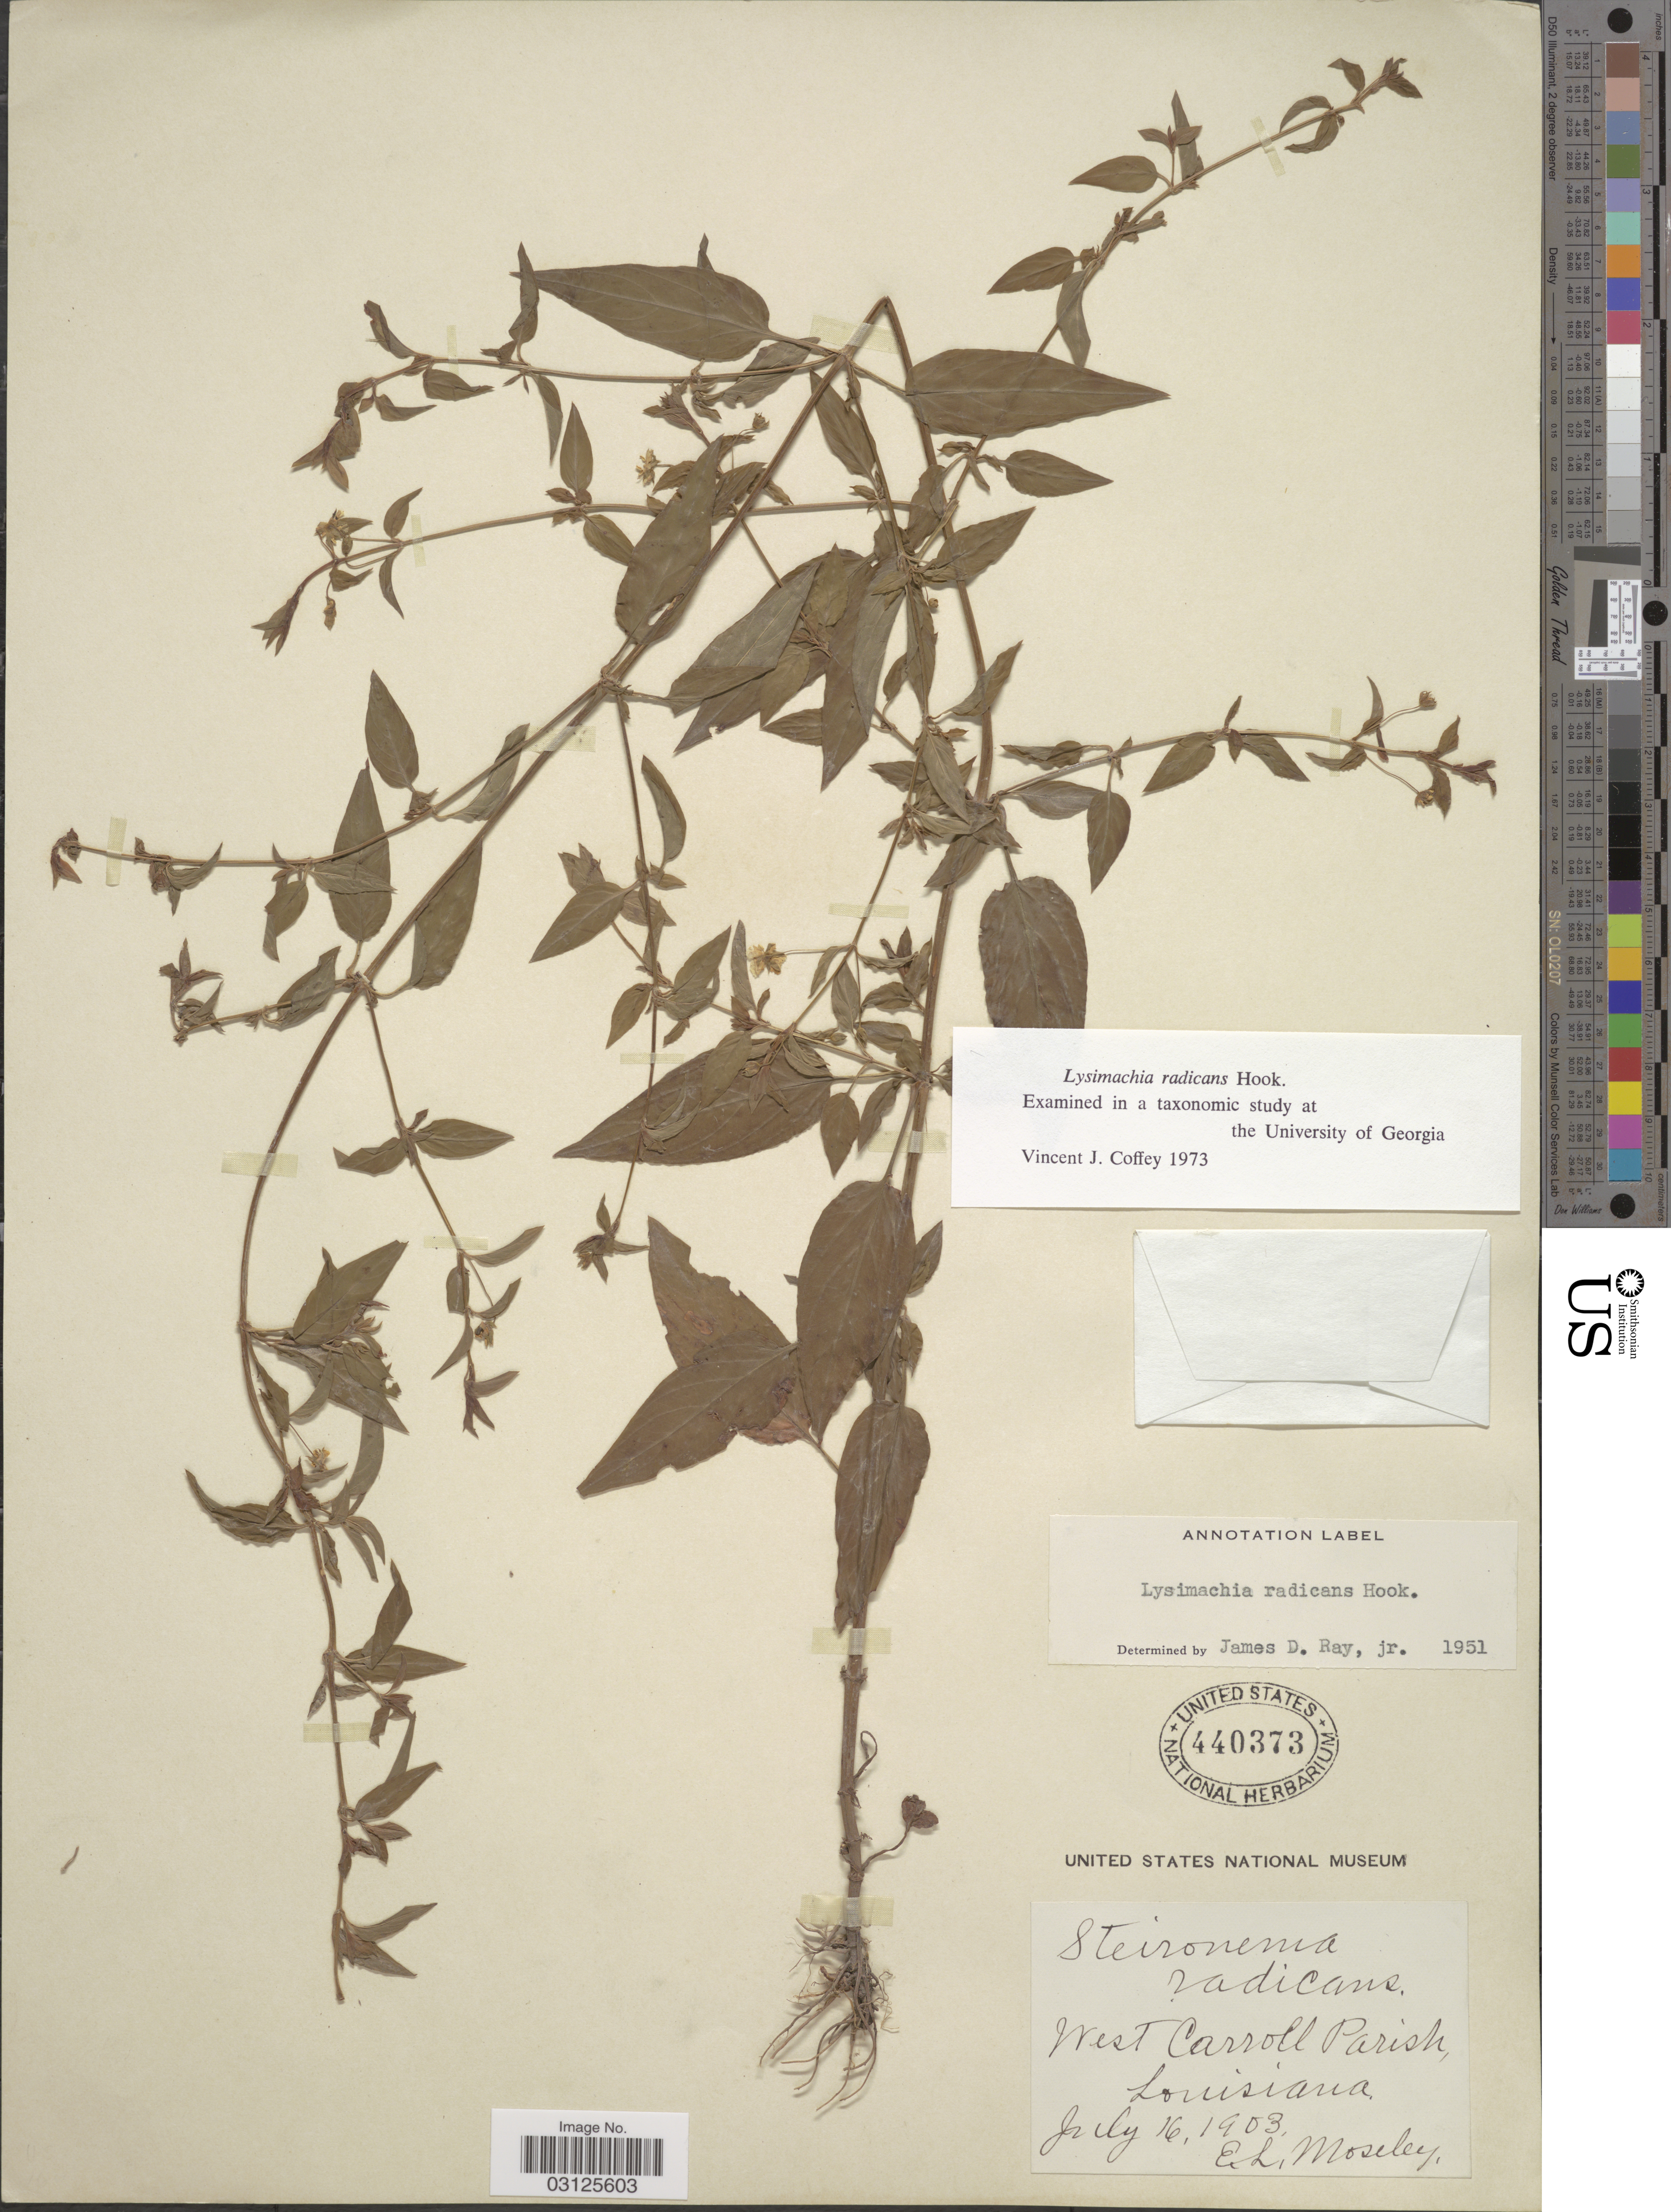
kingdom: Plantae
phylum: Tracheophyta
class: Magnoliopsida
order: Ericales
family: Primulaceae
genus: Lysimachia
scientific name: Lysimachia radicans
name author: Hook.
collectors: E. Moseley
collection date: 1903-07-16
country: United States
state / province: Louisiana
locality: West Carroll Parish.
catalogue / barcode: US 440373